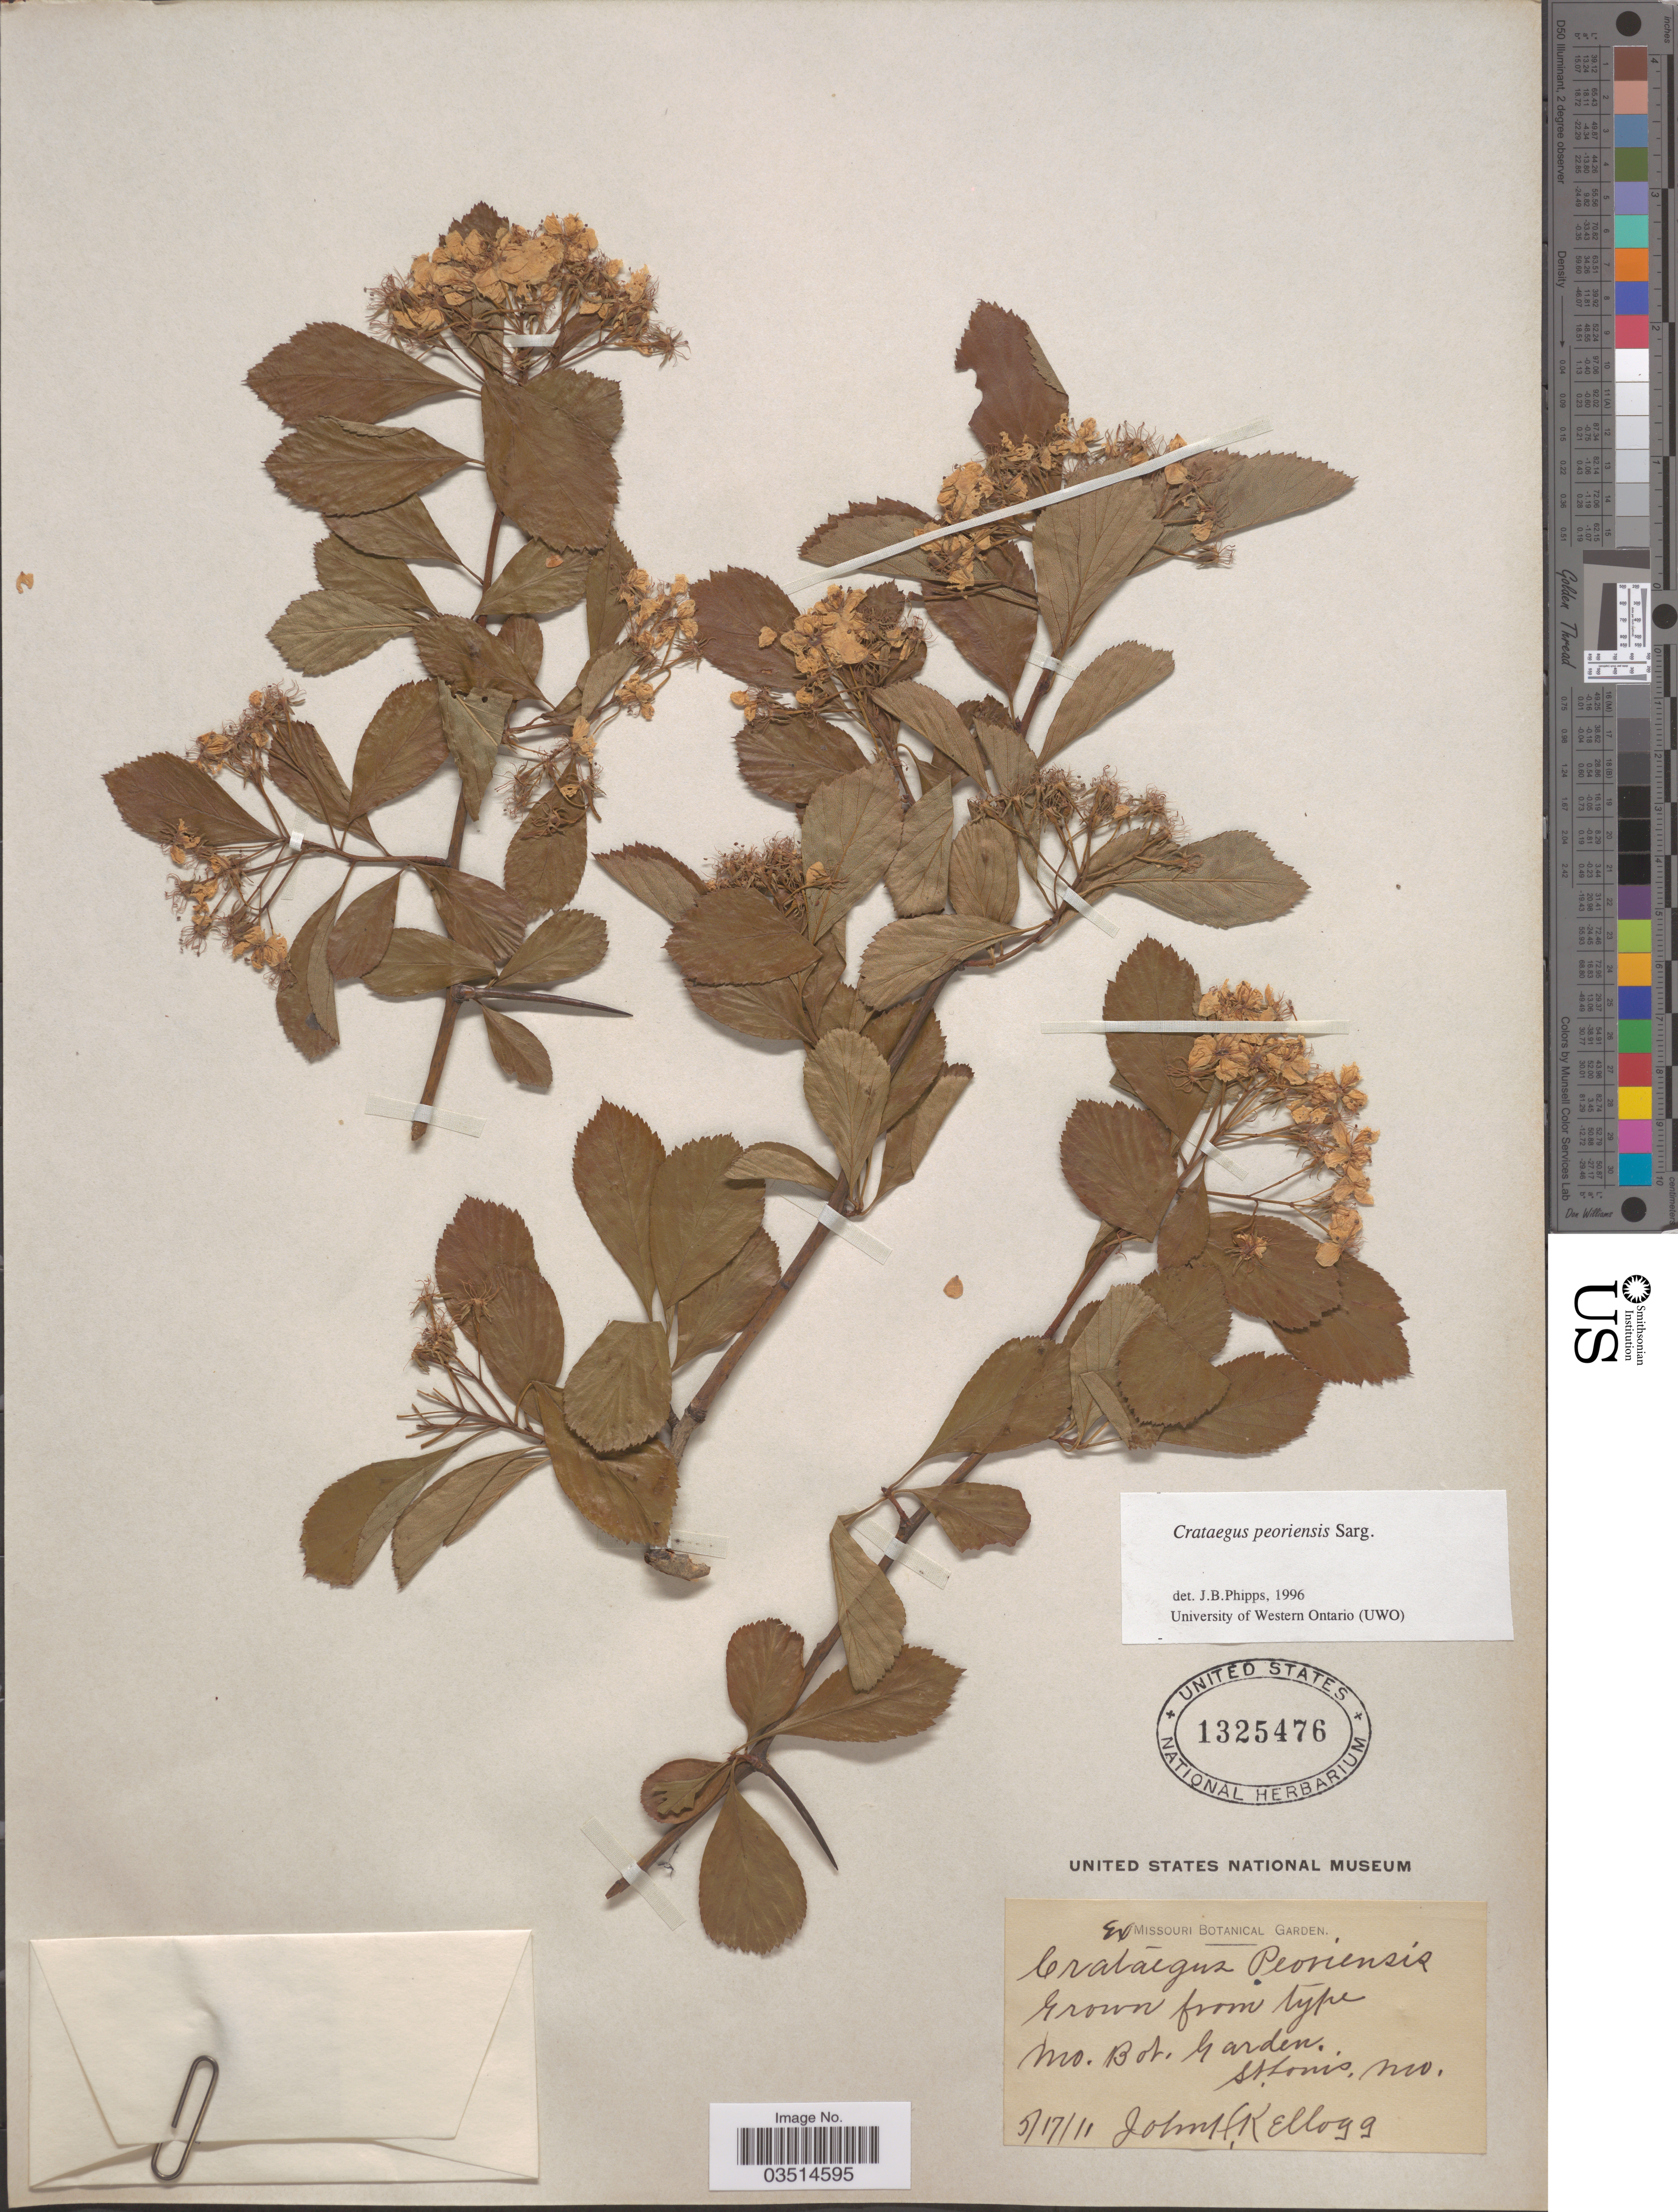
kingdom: Plantae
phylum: Tracheophyta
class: Magnoliopsida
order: Rosales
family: Rosaceae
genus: Crataegus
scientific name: Crataegus x disperma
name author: Ashe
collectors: J. H. Kellogg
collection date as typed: Transcribed d/m/y: 17/5/11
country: United States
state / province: Missouri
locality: Mo. Bot. Garden. St. Louis.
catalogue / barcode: US 1325476